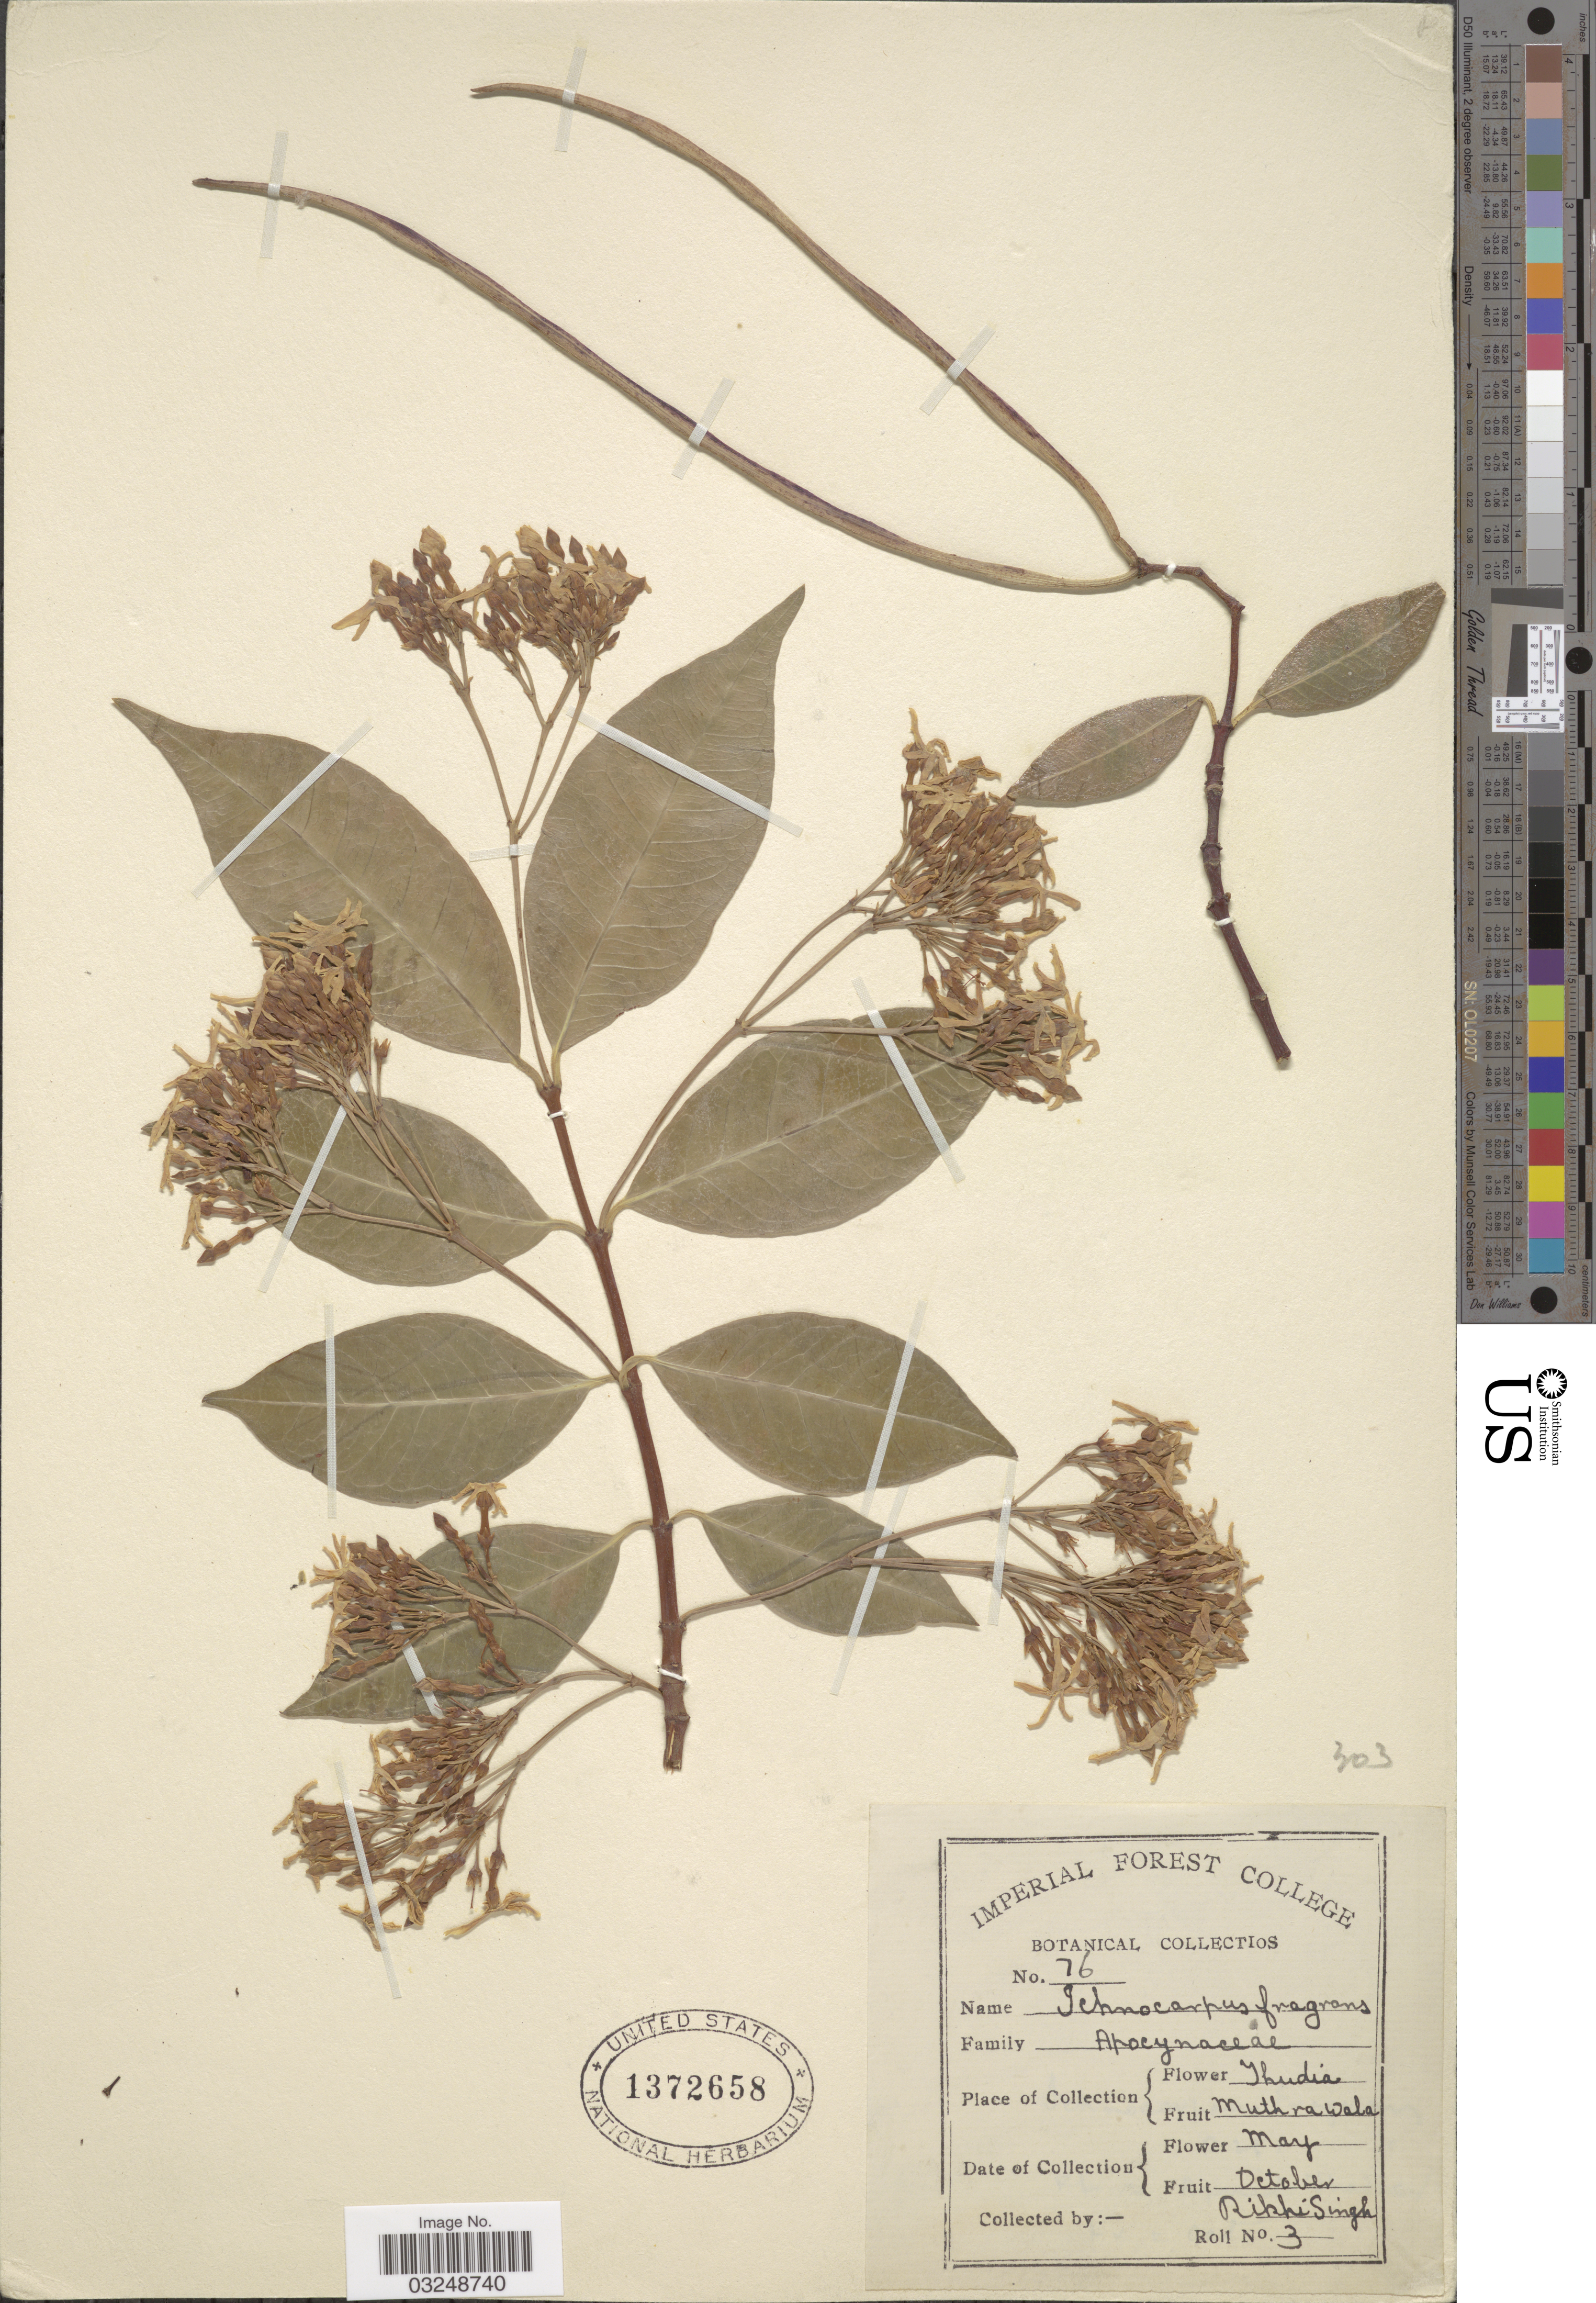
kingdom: Plantae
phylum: Tracheophyta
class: Magnoliopsida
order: Gentianales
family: Apocynaceae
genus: Trachelospermum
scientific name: Trachelospermum fragrans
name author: (Wall. ex G. Don) Hook. f.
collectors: R. Singh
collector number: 76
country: India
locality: Thudia, Muthra Wala.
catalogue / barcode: US 1372658